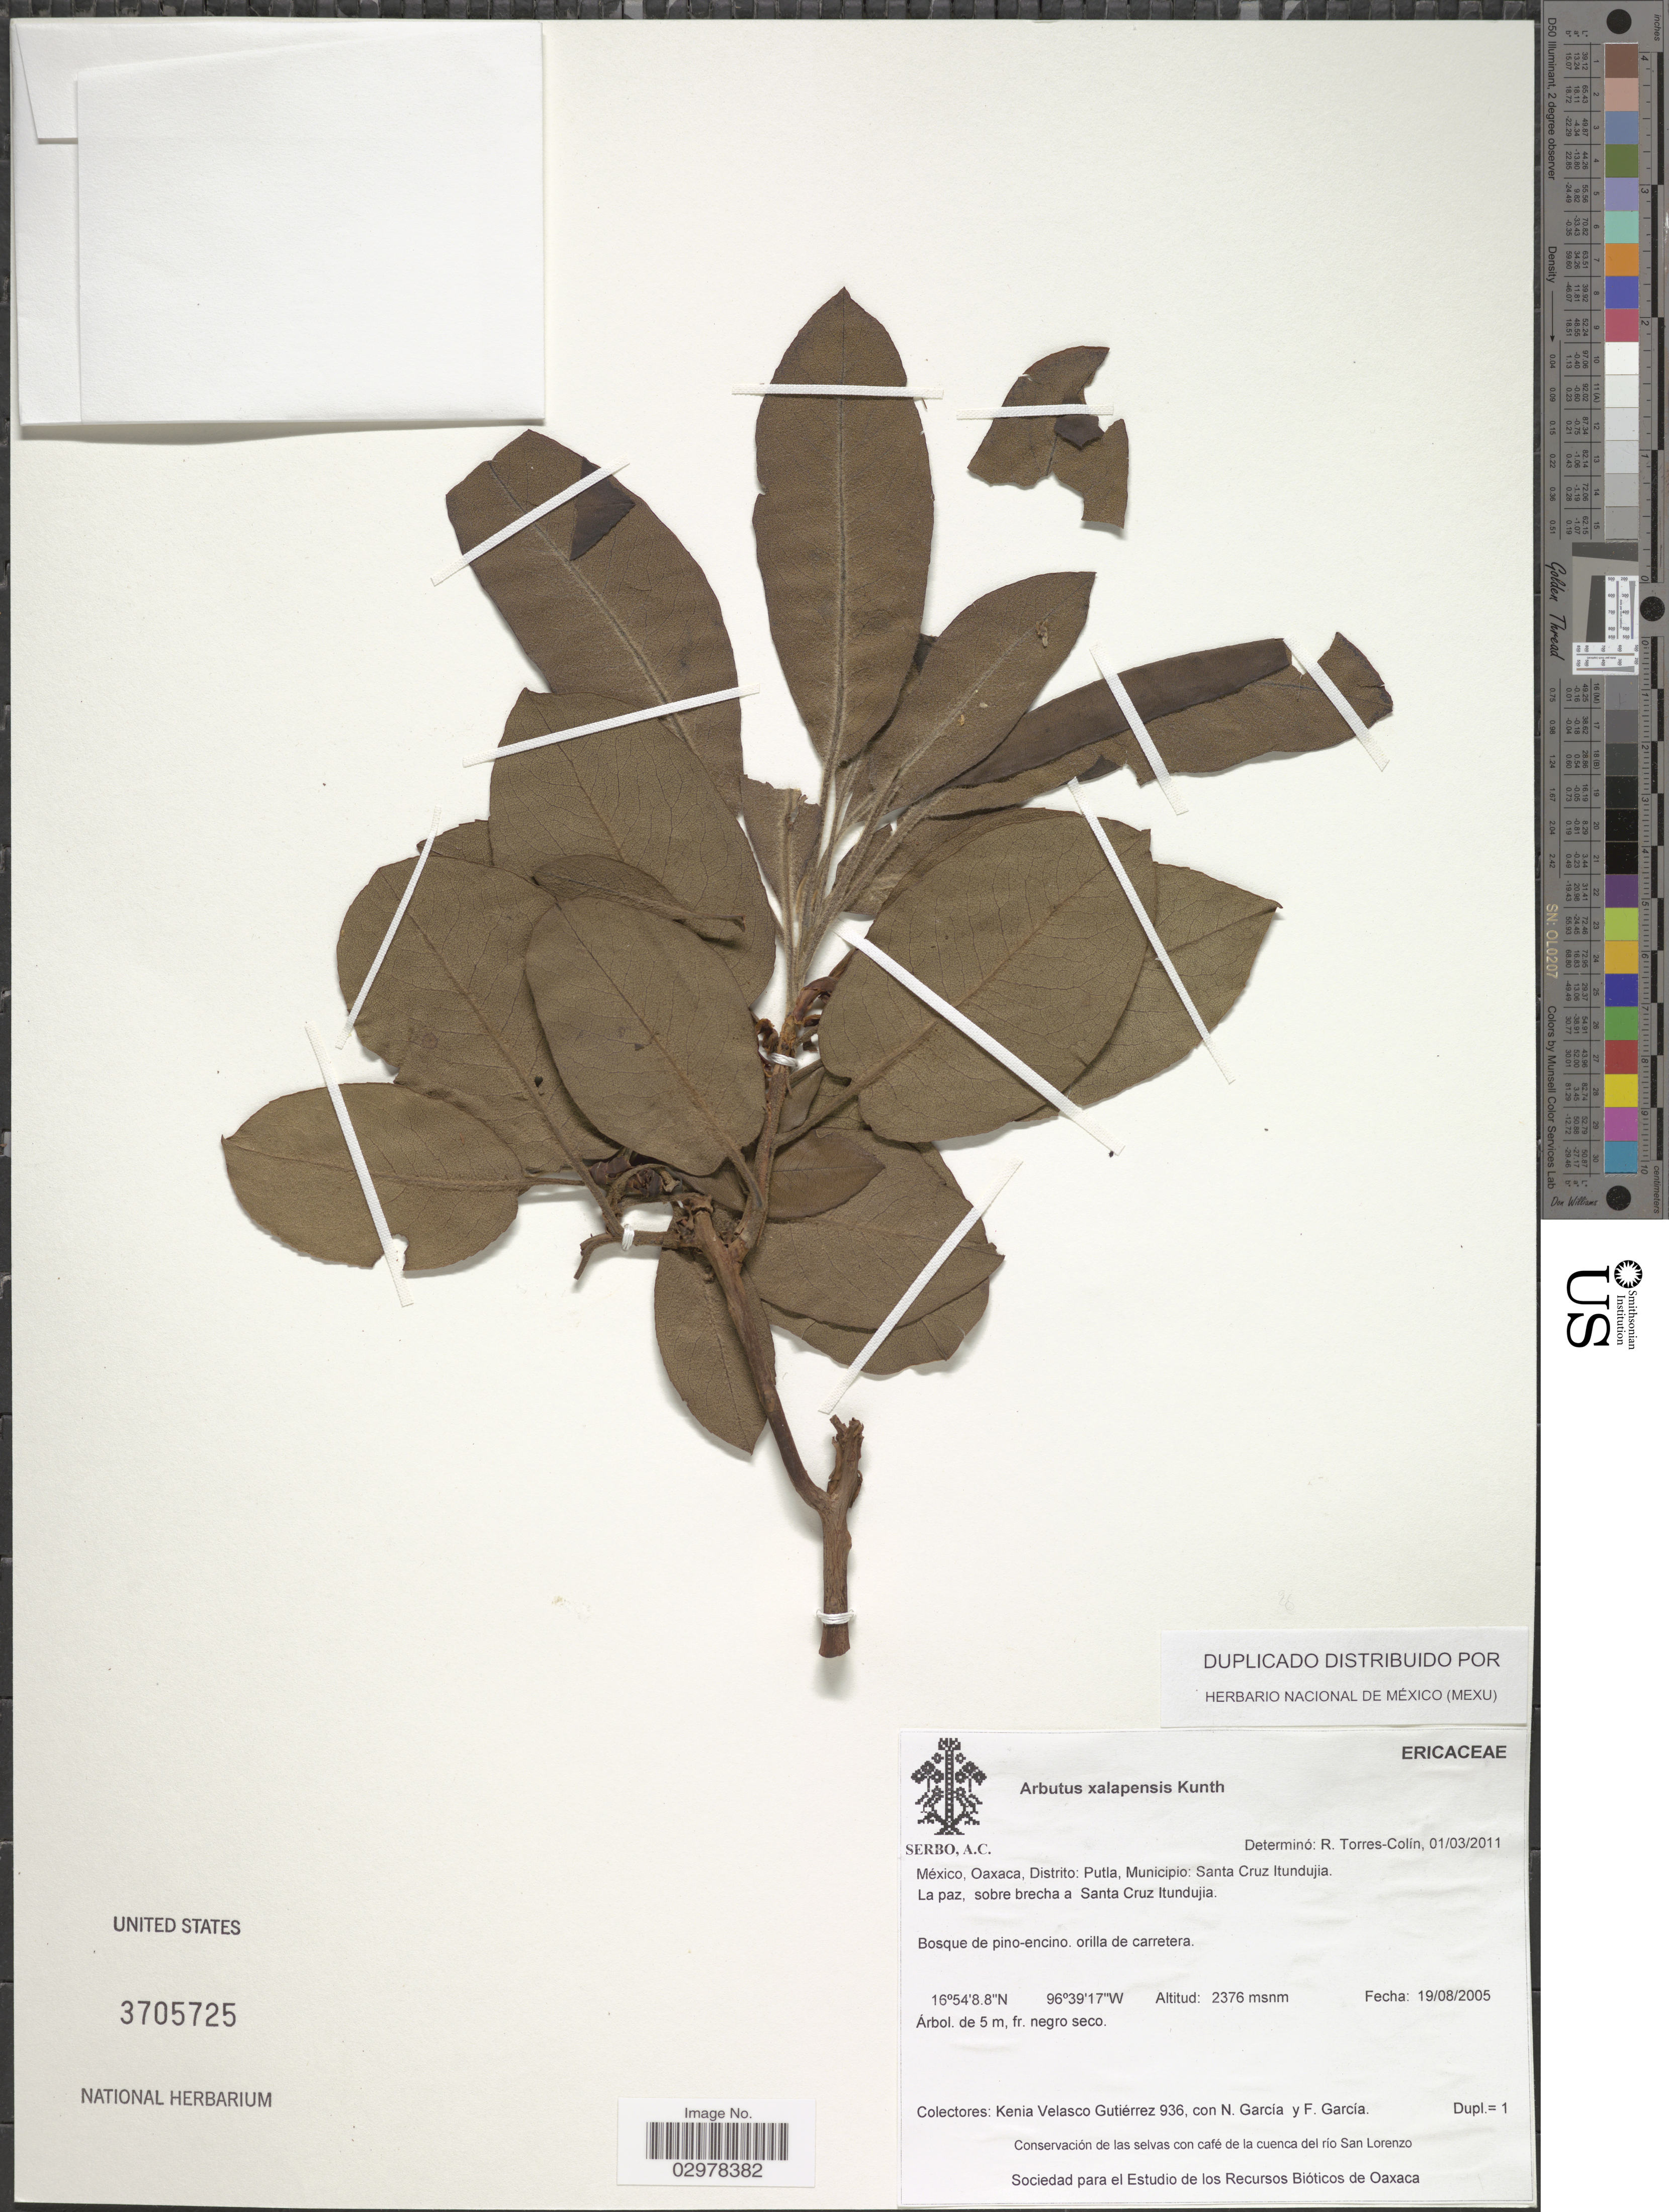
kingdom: Plantae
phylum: Tracheophyta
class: Magnoliopsida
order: Ericales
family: Ericaceae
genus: Arbutus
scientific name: Arbutus xalapensis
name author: Kunth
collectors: K. Velasco Gutiérrez, N. García & F. Garcia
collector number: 936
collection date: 2005-08-19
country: Mexico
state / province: Oaxaca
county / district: Putla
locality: Distrito: Putla, Municipio: Santa Cruz Itundujia, La Paz, sobre brecha a Santa Cruz Itundujia.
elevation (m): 2376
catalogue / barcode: US 3705725